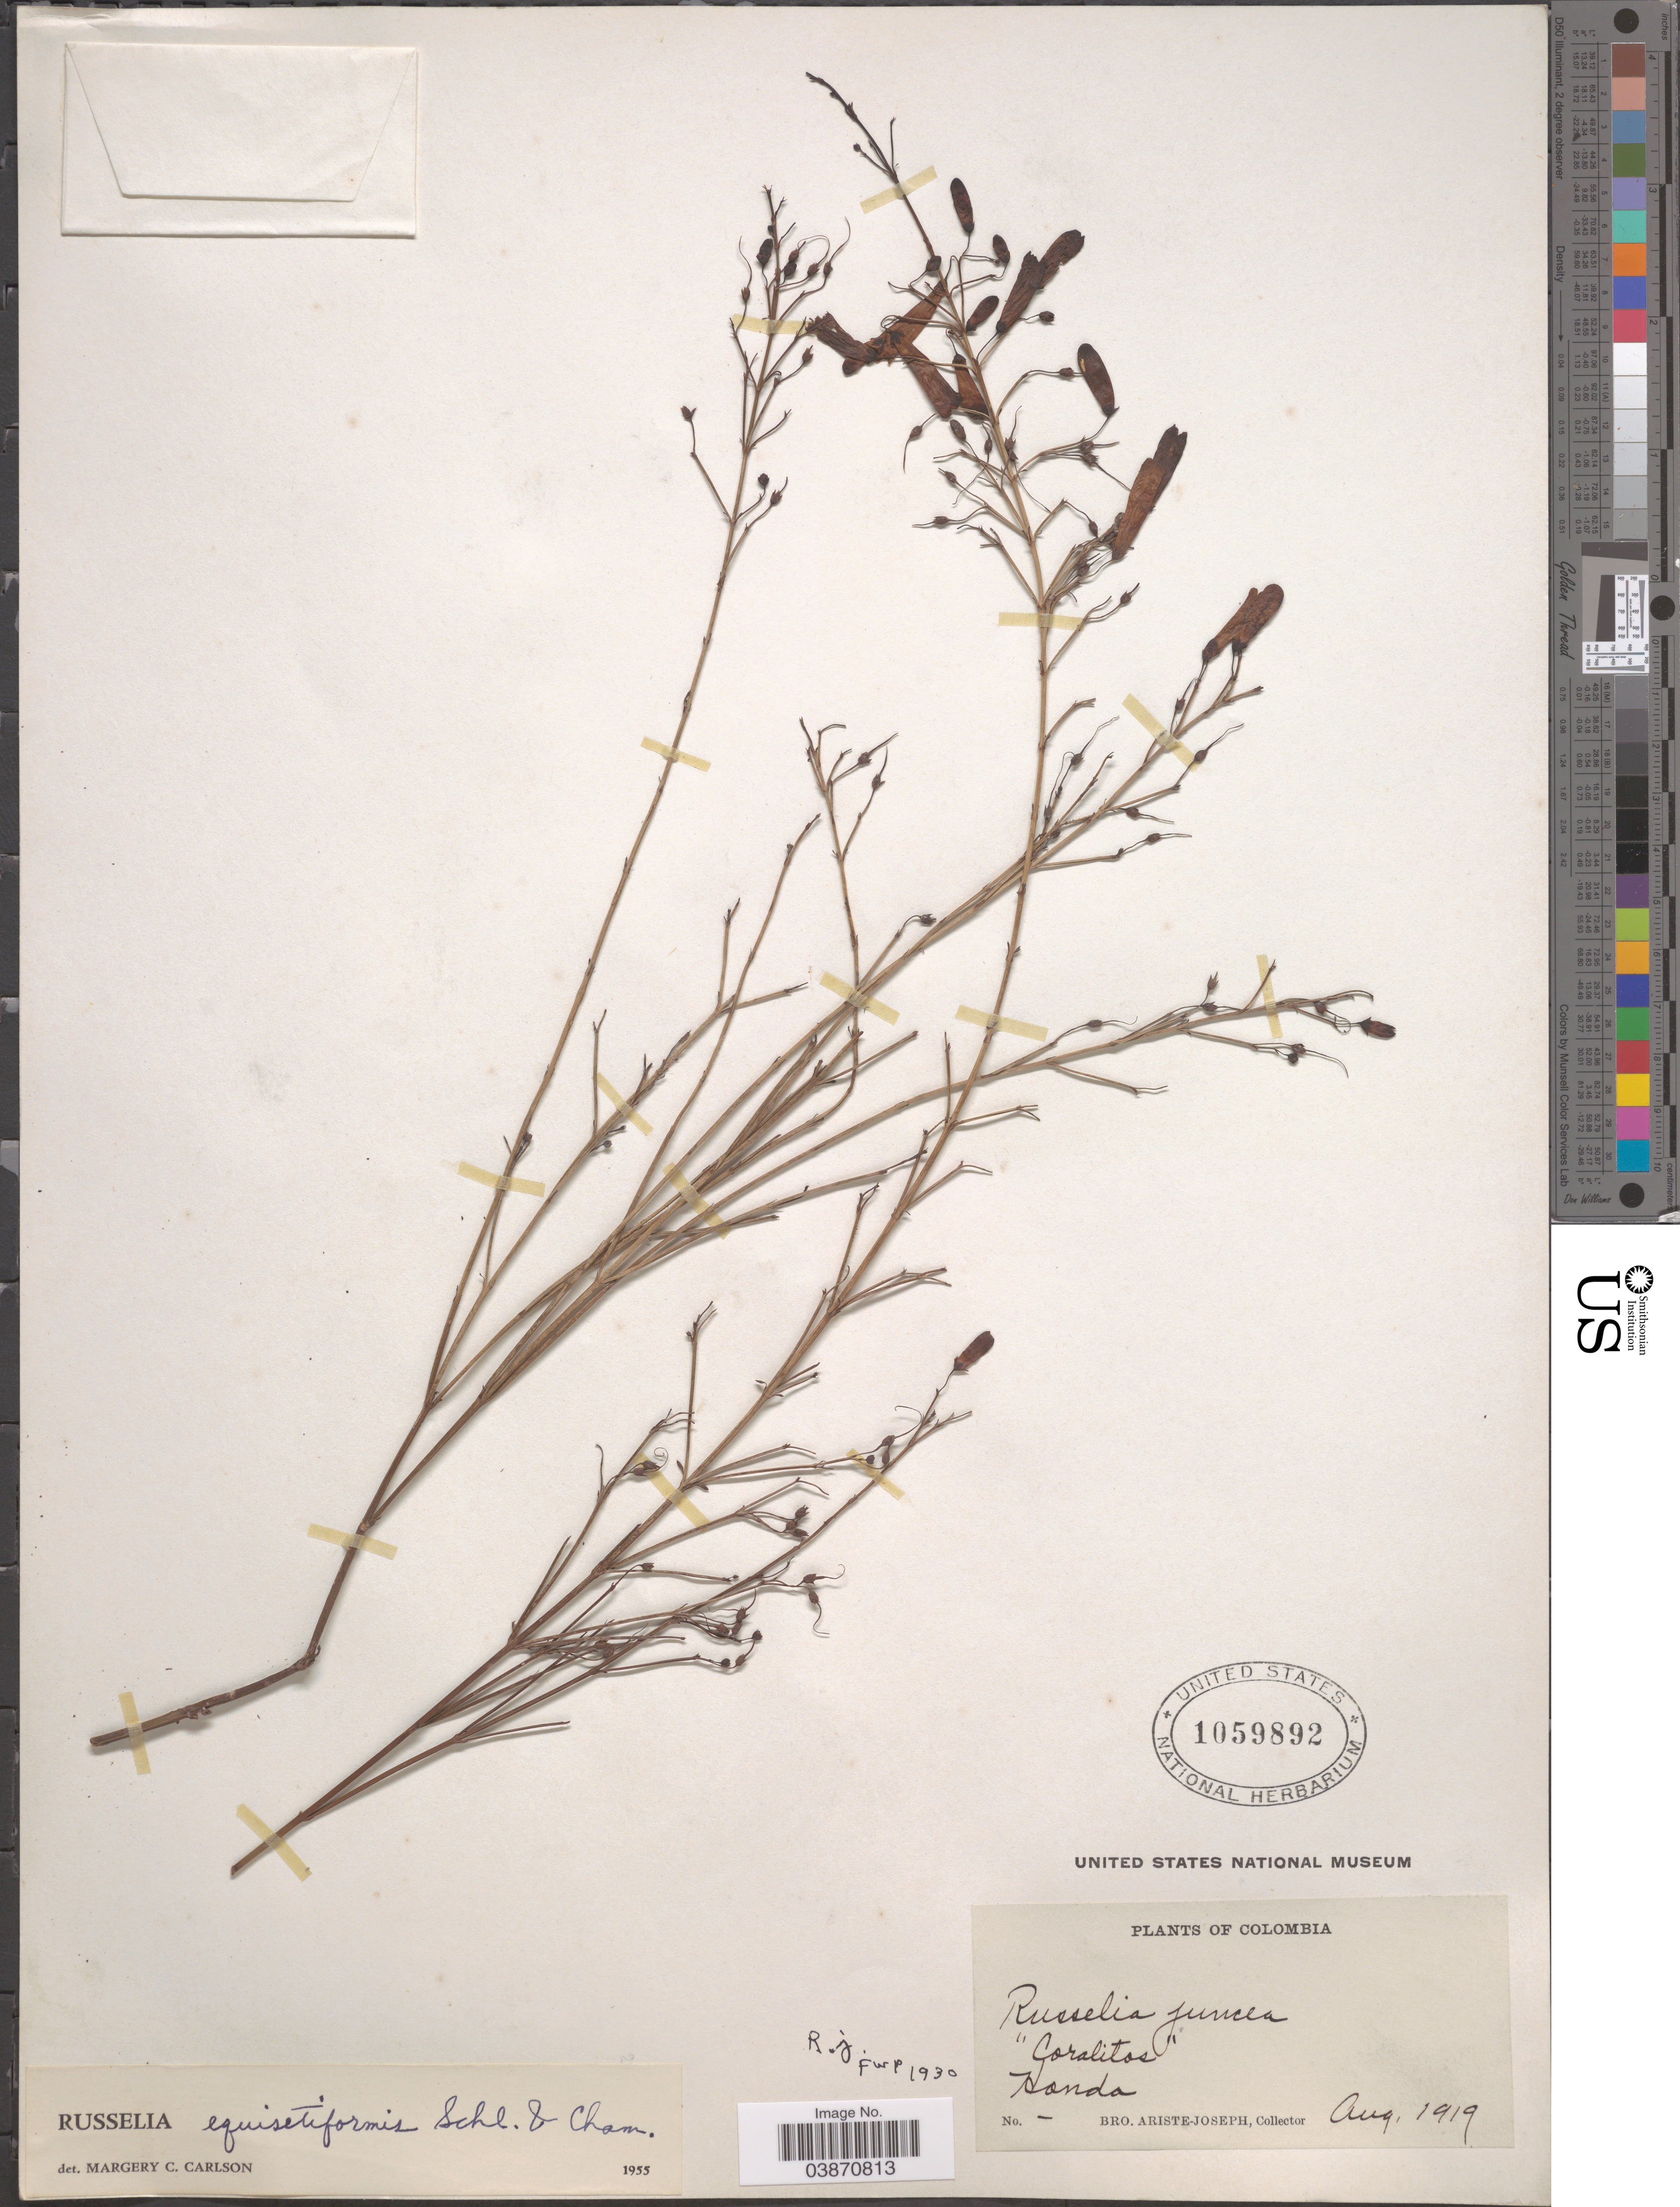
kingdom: Plantae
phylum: Tracheophyta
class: Magnoliopsida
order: Lamiales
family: Plantaginaceae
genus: Russelia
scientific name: Russelia juncea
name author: Zucc.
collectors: Bro. Ariste-Joseph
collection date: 1919-08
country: Colombia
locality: Hondo.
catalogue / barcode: US 1059892